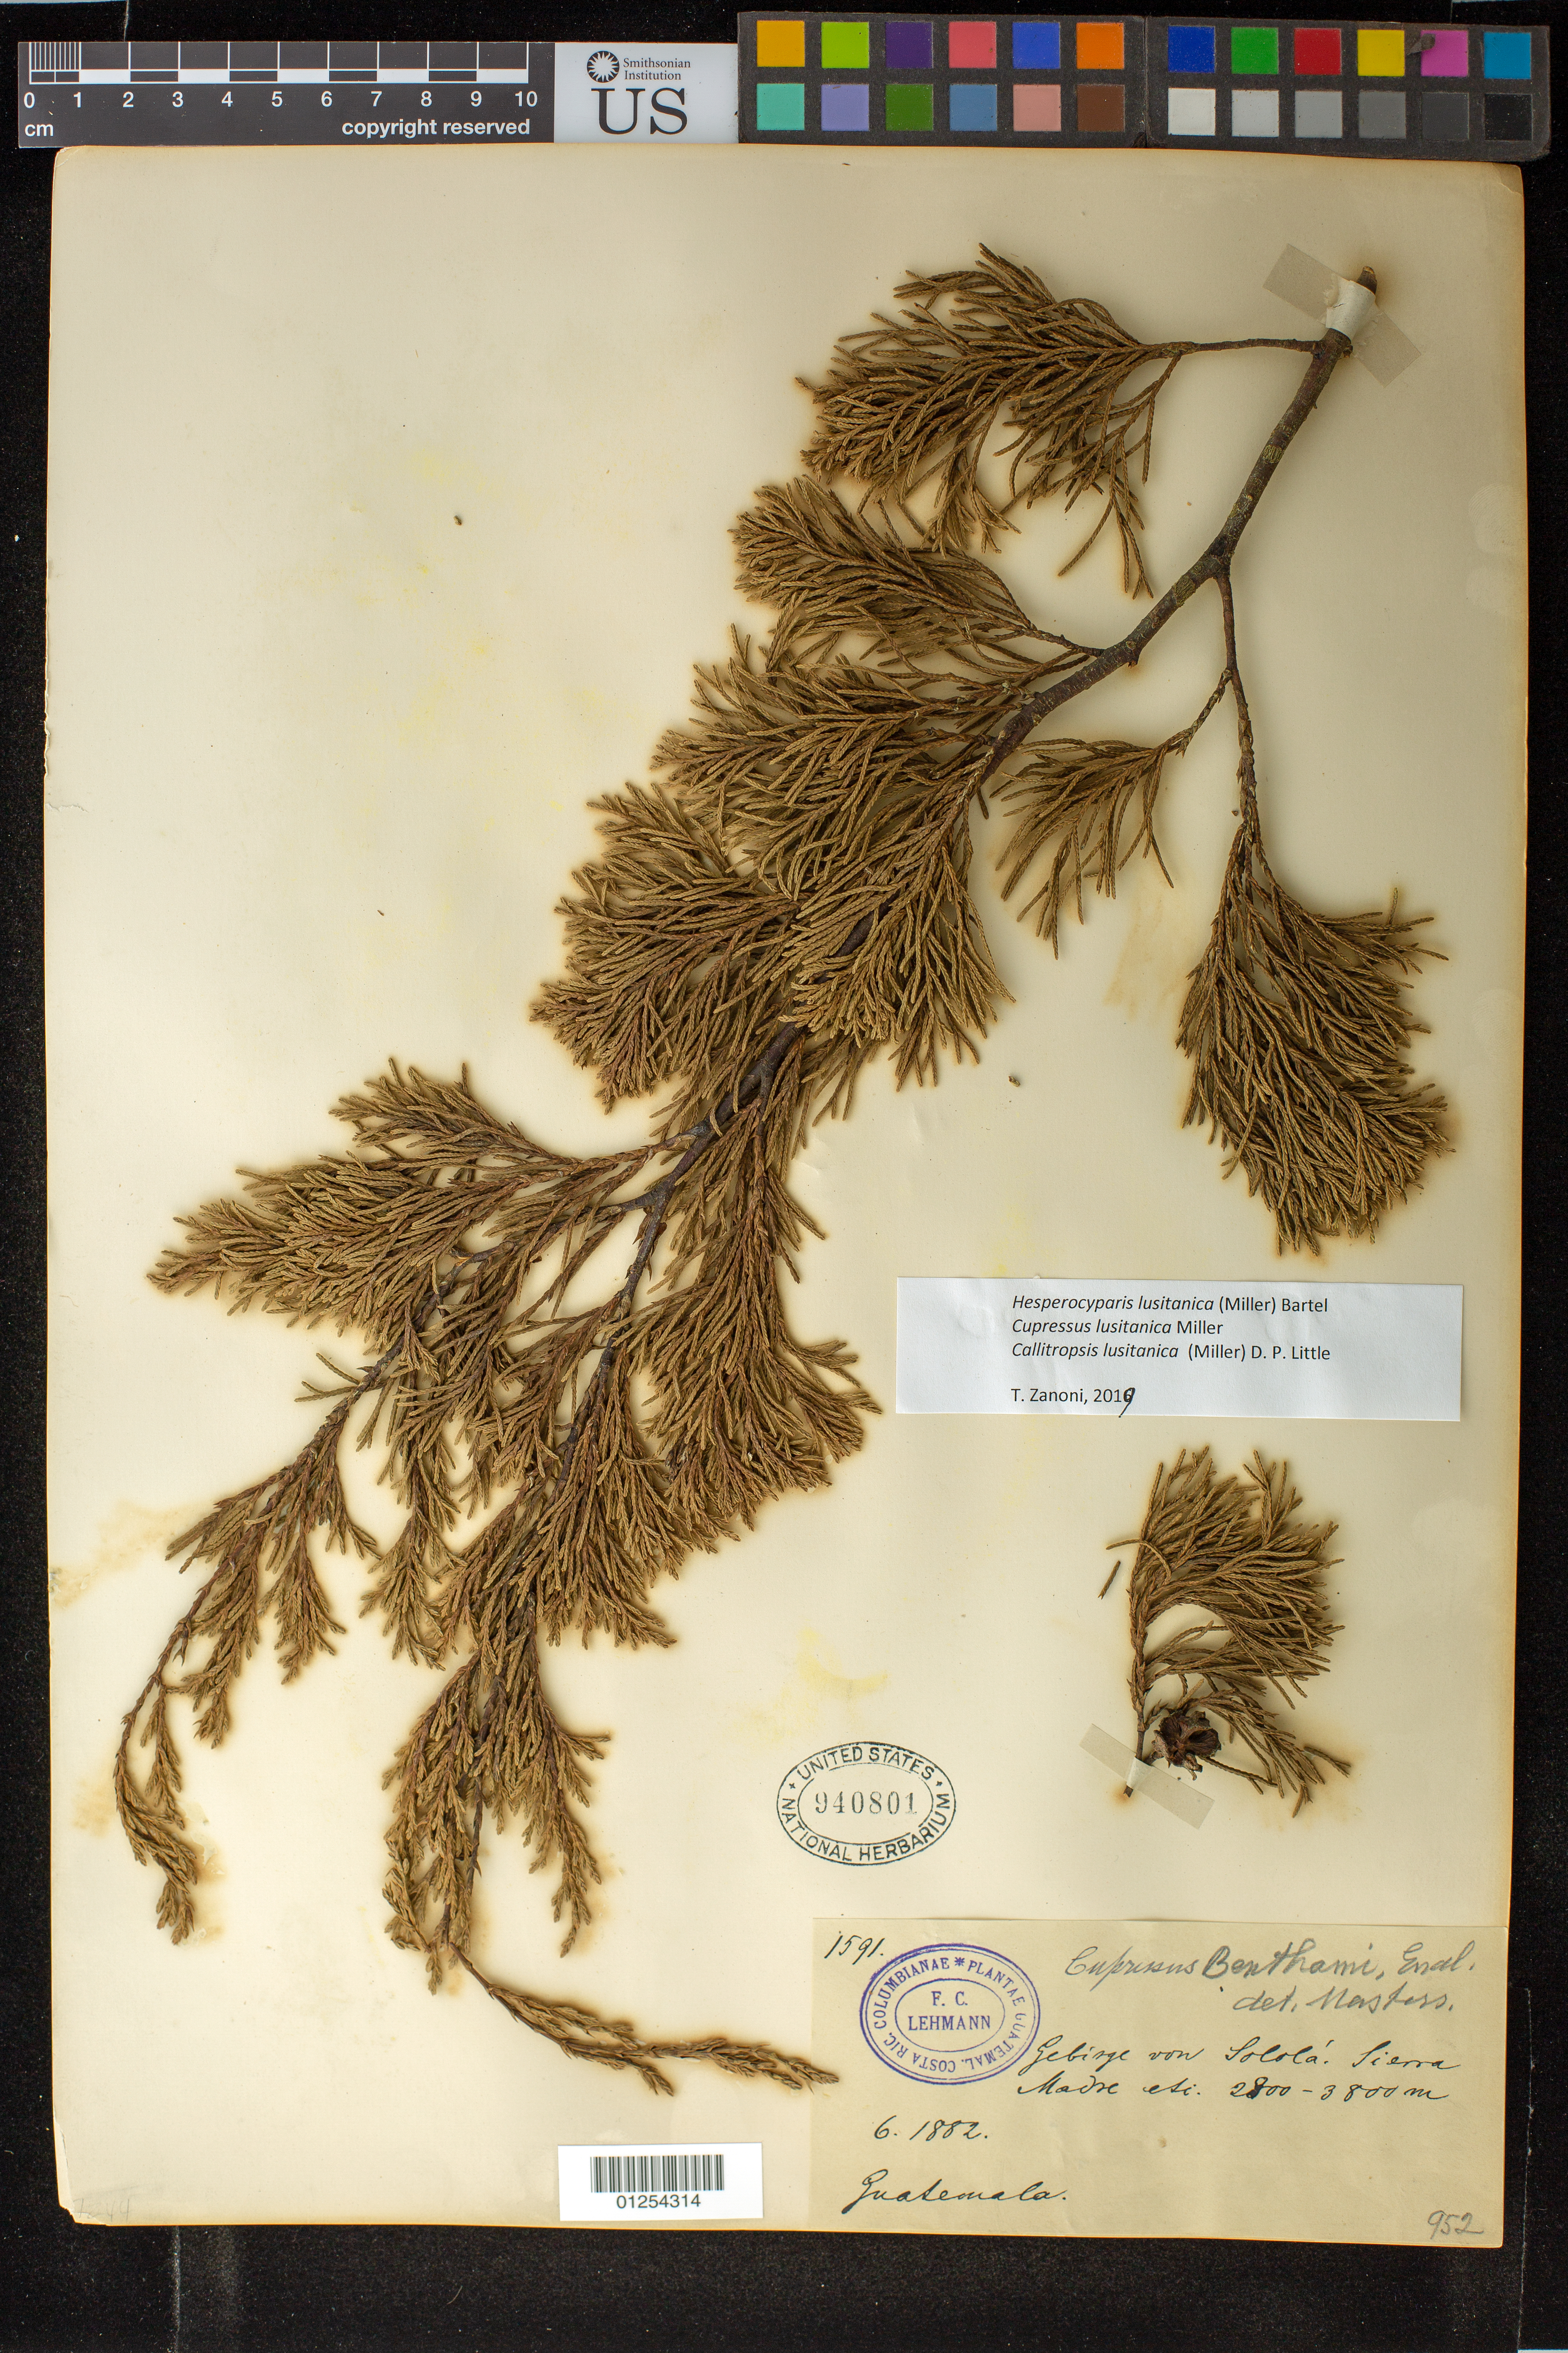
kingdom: Plantae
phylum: Tracheophyta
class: Pinopsida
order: Pinales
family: Cupressaceae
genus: Hesperocyparis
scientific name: Hesperocyparis lusitanica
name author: (Miller) Bartel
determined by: Zanoni, T. A., (NY), New York Botanical Garden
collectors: F. C. Lehmann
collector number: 1591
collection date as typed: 05 Jun 1882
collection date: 1882-06-05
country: Guatemala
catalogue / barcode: US 940801